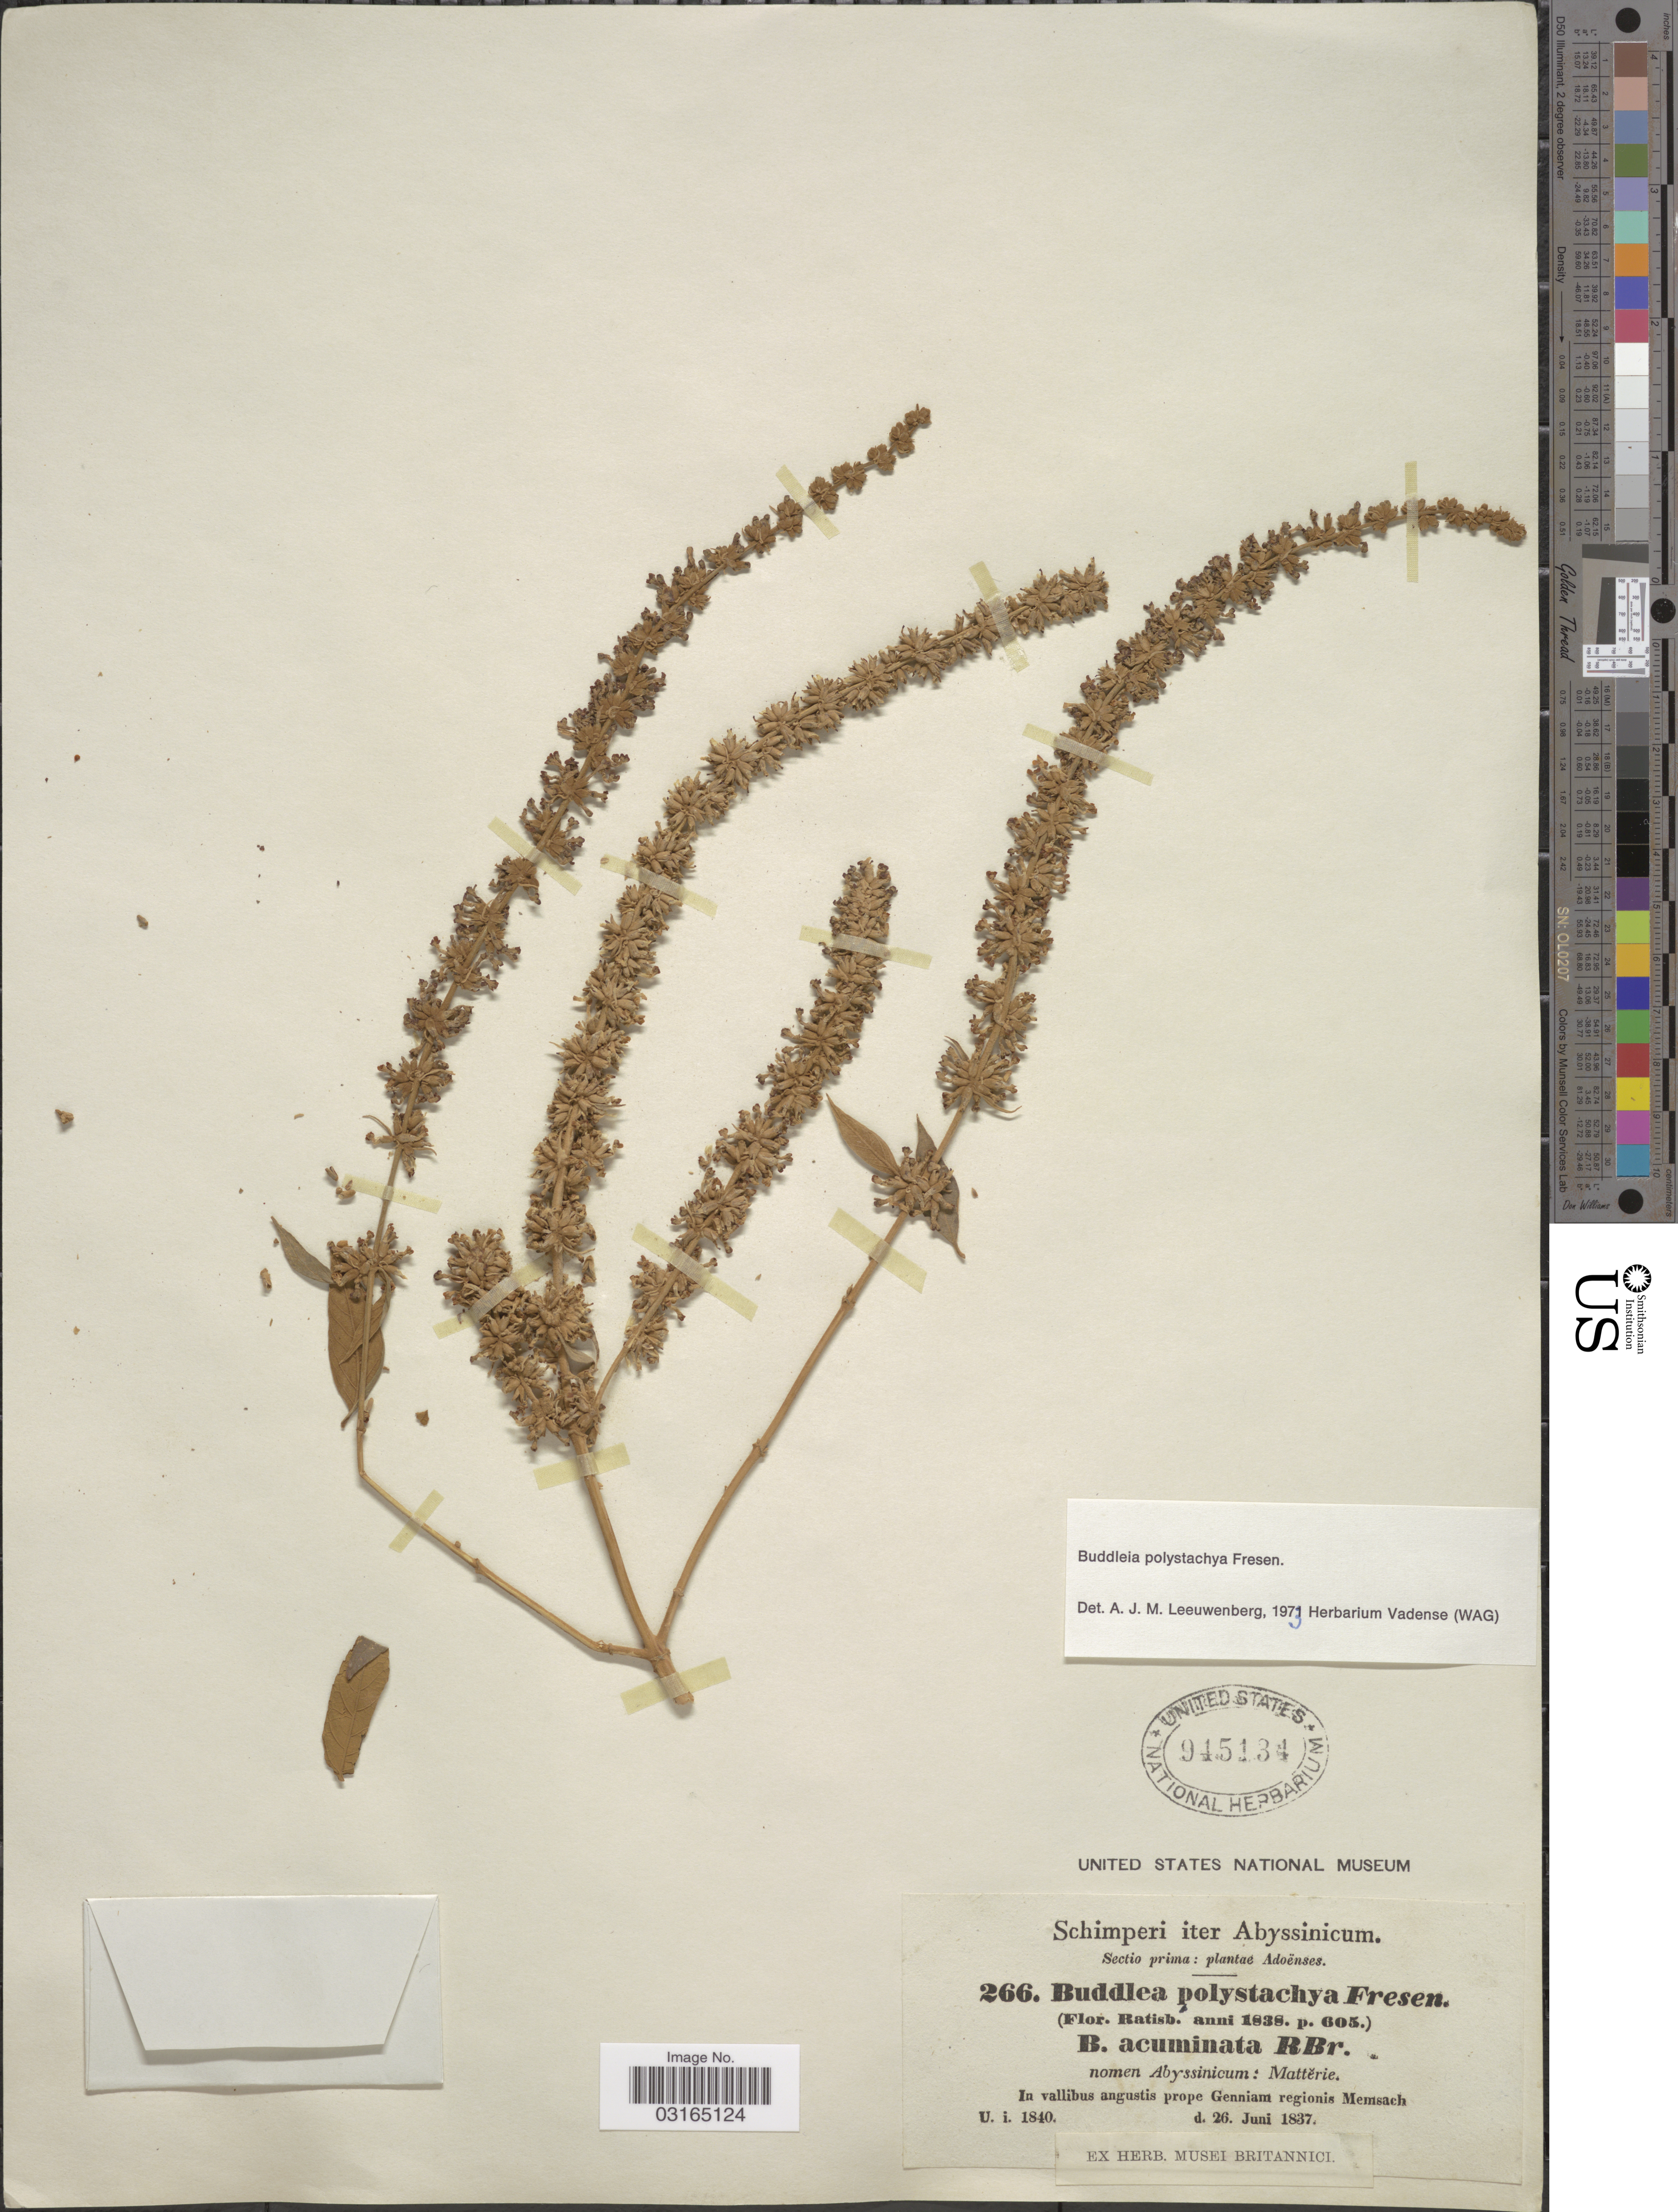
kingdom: Plantae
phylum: Tracheophyta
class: Magnoliopsida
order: Lamiales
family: Scrophulariaceae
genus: Buddleja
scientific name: Buddleja polystachya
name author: Fresen.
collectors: -. Schimper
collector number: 266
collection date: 1837-06-26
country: Eritrea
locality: Abyssinicum. Adoënses. In vallibus angustis prope Genniam regionis Memsach.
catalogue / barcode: US 945134